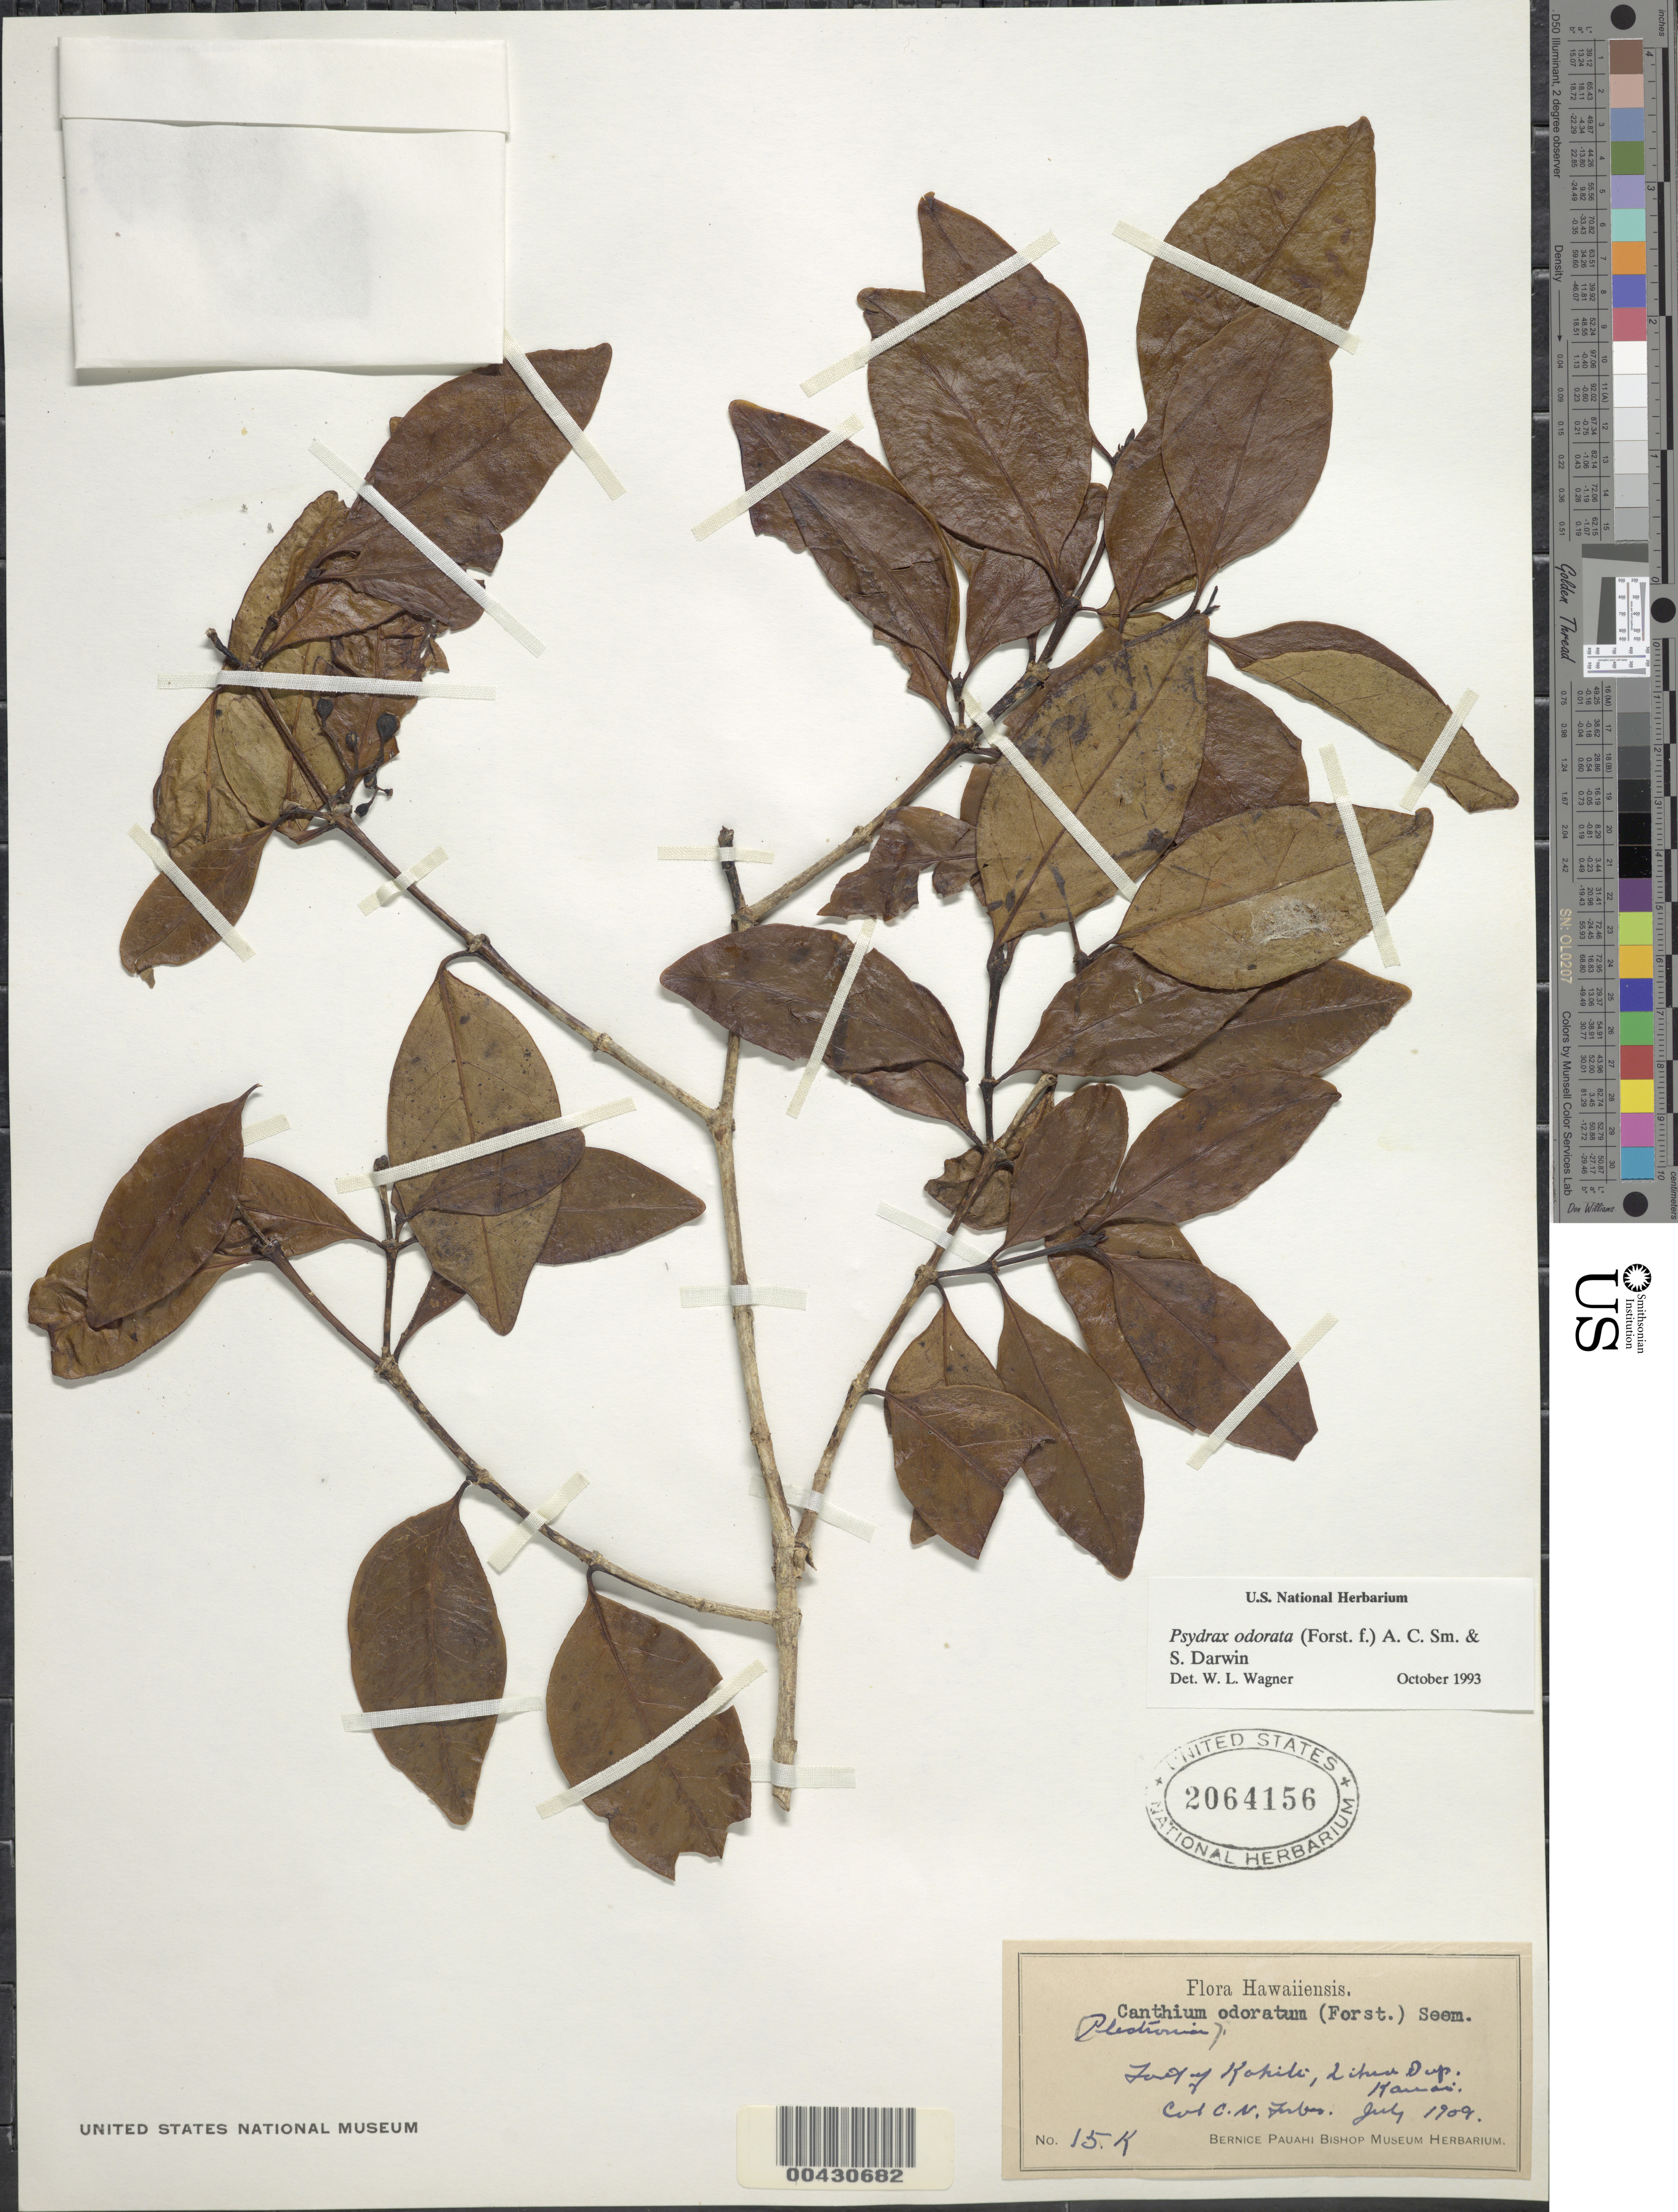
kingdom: Plantae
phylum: Tracheophyta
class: Magnoliopsida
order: Gentianales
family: Rubiaceae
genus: Psydrax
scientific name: Psydrax odorata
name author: (G. Forst.) A.C. Sm. & S.P. Darwin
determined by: Wagner, W. L., (BOT), Smithsonian Institution - National Museum of Natural History (UNITED STATES)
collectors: C. N. Forbes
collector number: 15.K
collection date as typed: Jul 1909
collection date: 1909-07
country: United States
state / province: Hawaii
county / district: Kauai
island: Kaua'i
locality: Kohili, Lihiu Dup.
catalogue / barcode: US 2064156